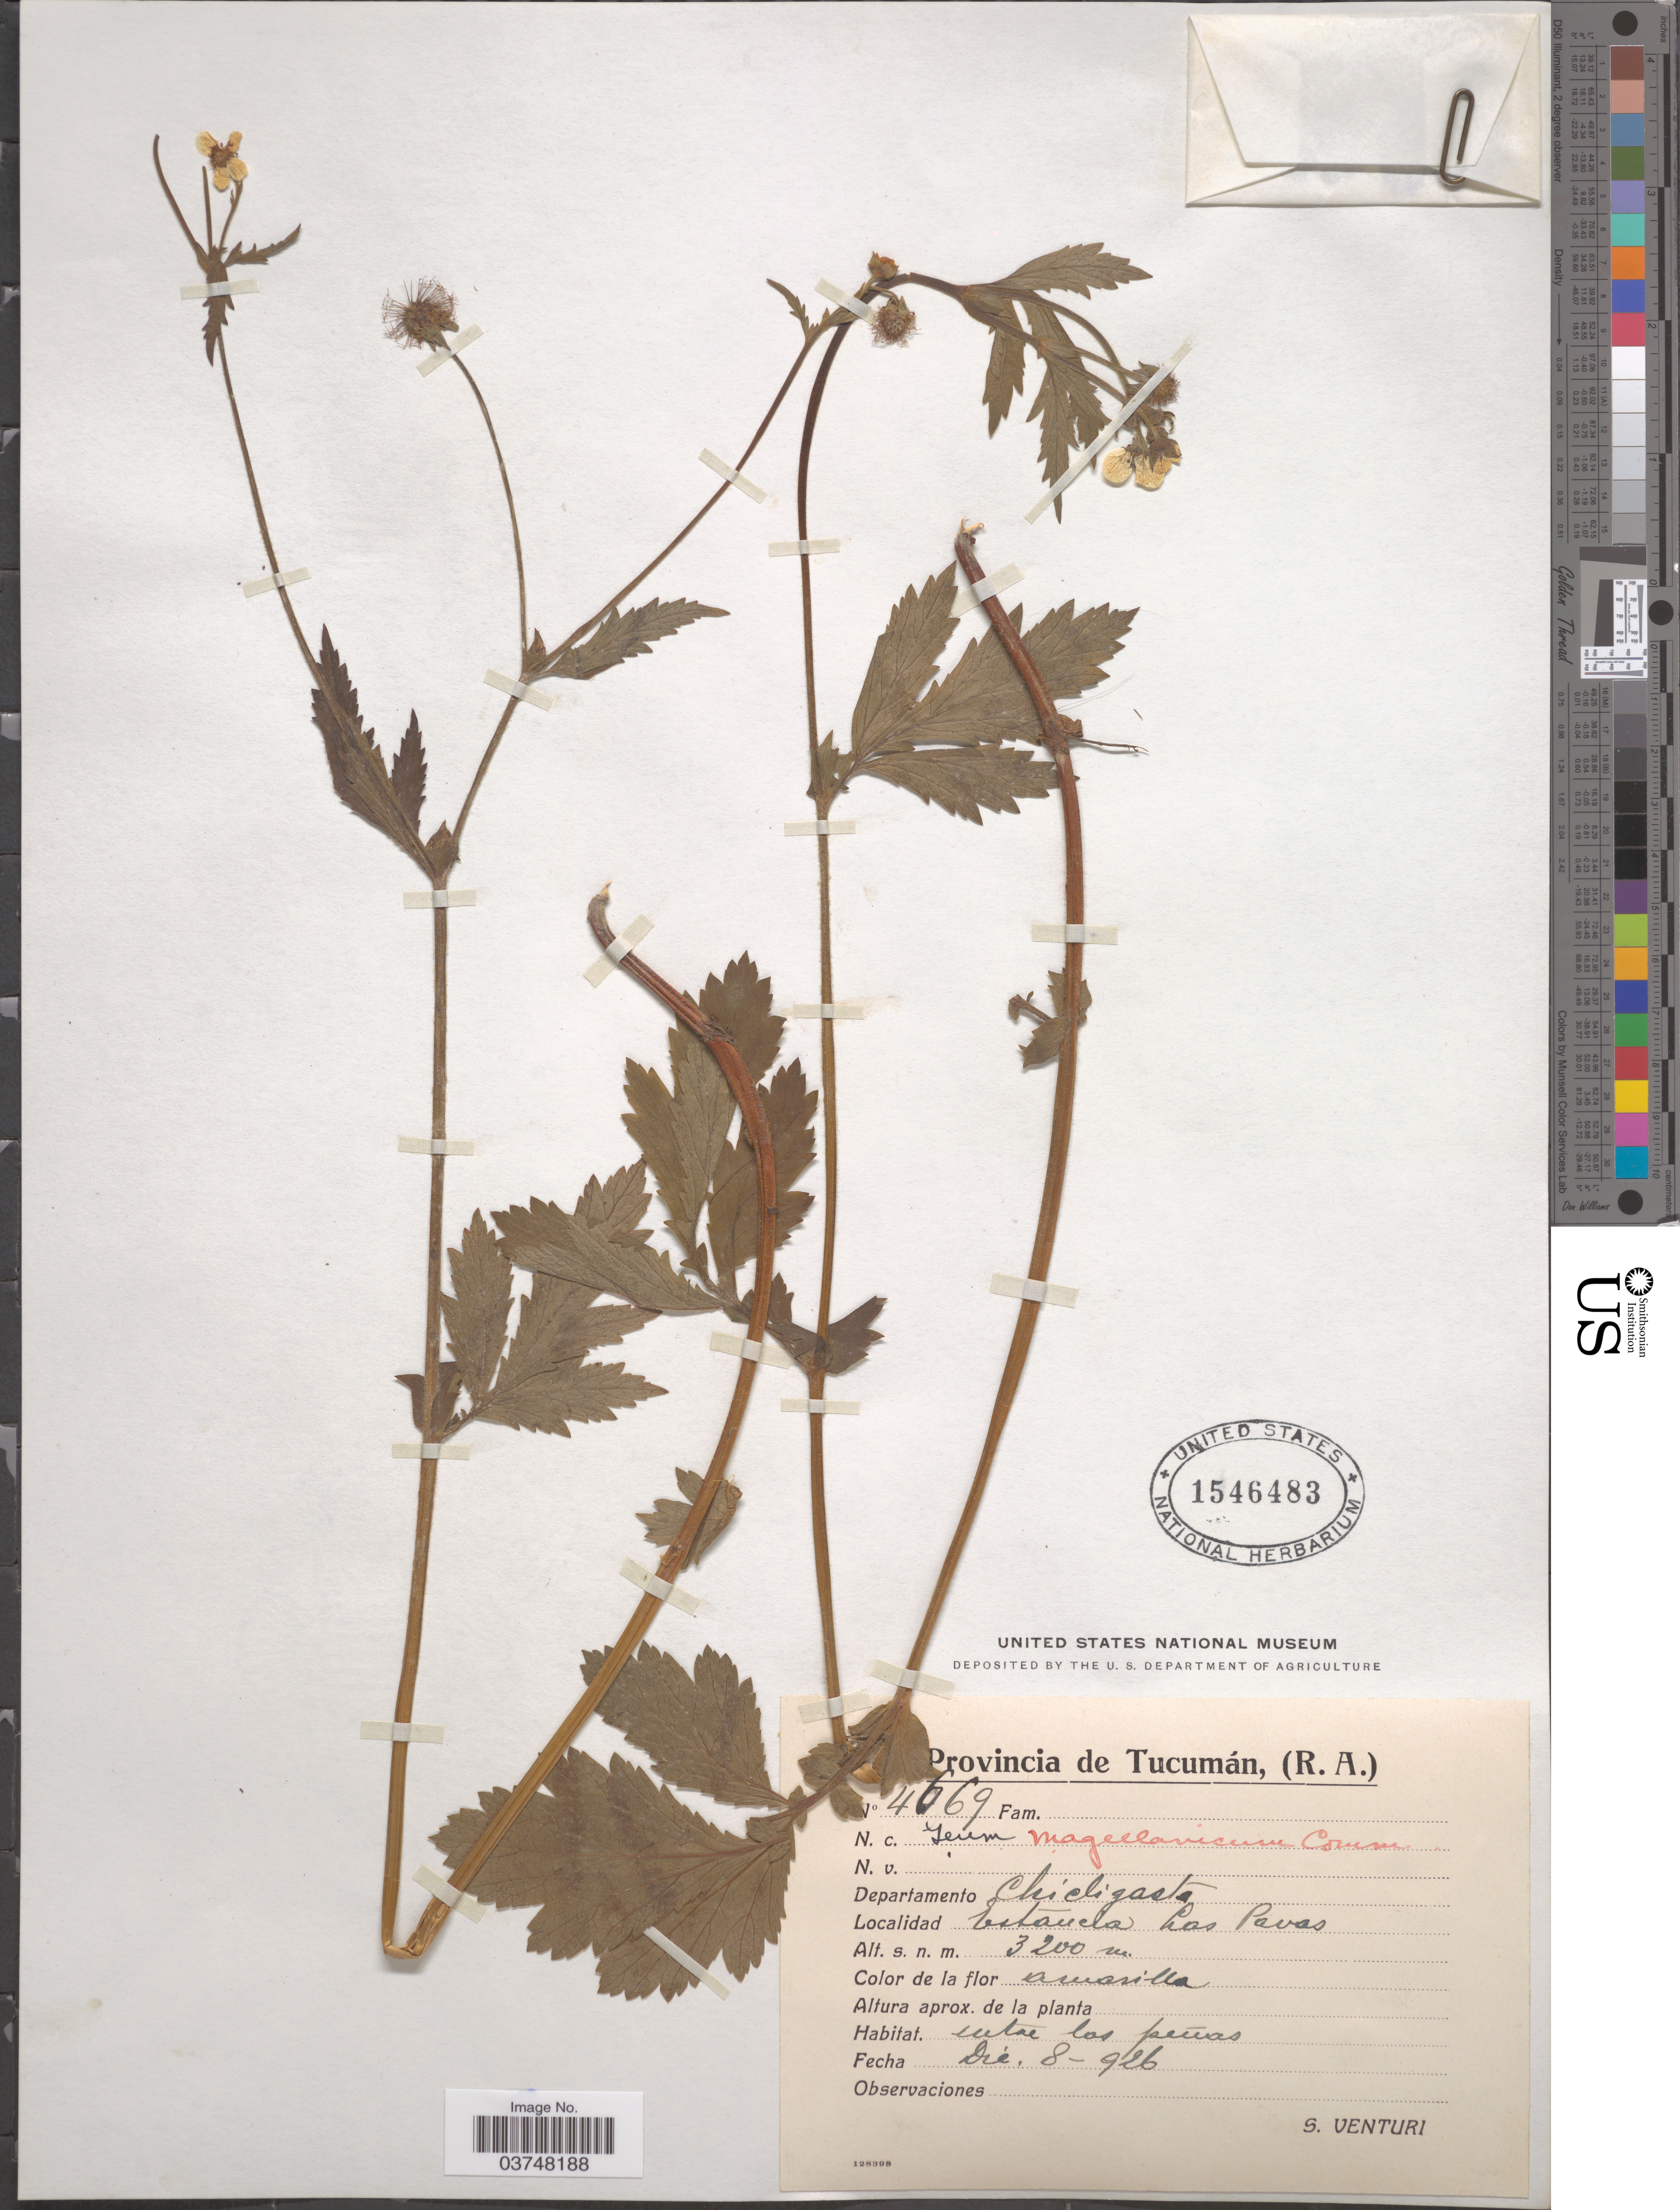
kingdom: Plantae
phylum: Tracheophyta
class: Magnoliopsida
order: Rosales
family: Rosaceae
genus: Geum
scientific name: Geum magellanicum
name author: Comm. ex Pers.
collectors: S. Venturi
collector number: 4669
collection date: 1926-12-08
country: Argentina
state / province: Tucuman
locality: Departamento Chicligasta. Estancia Las Pavas.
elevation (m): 3200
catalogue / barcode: US 1546483